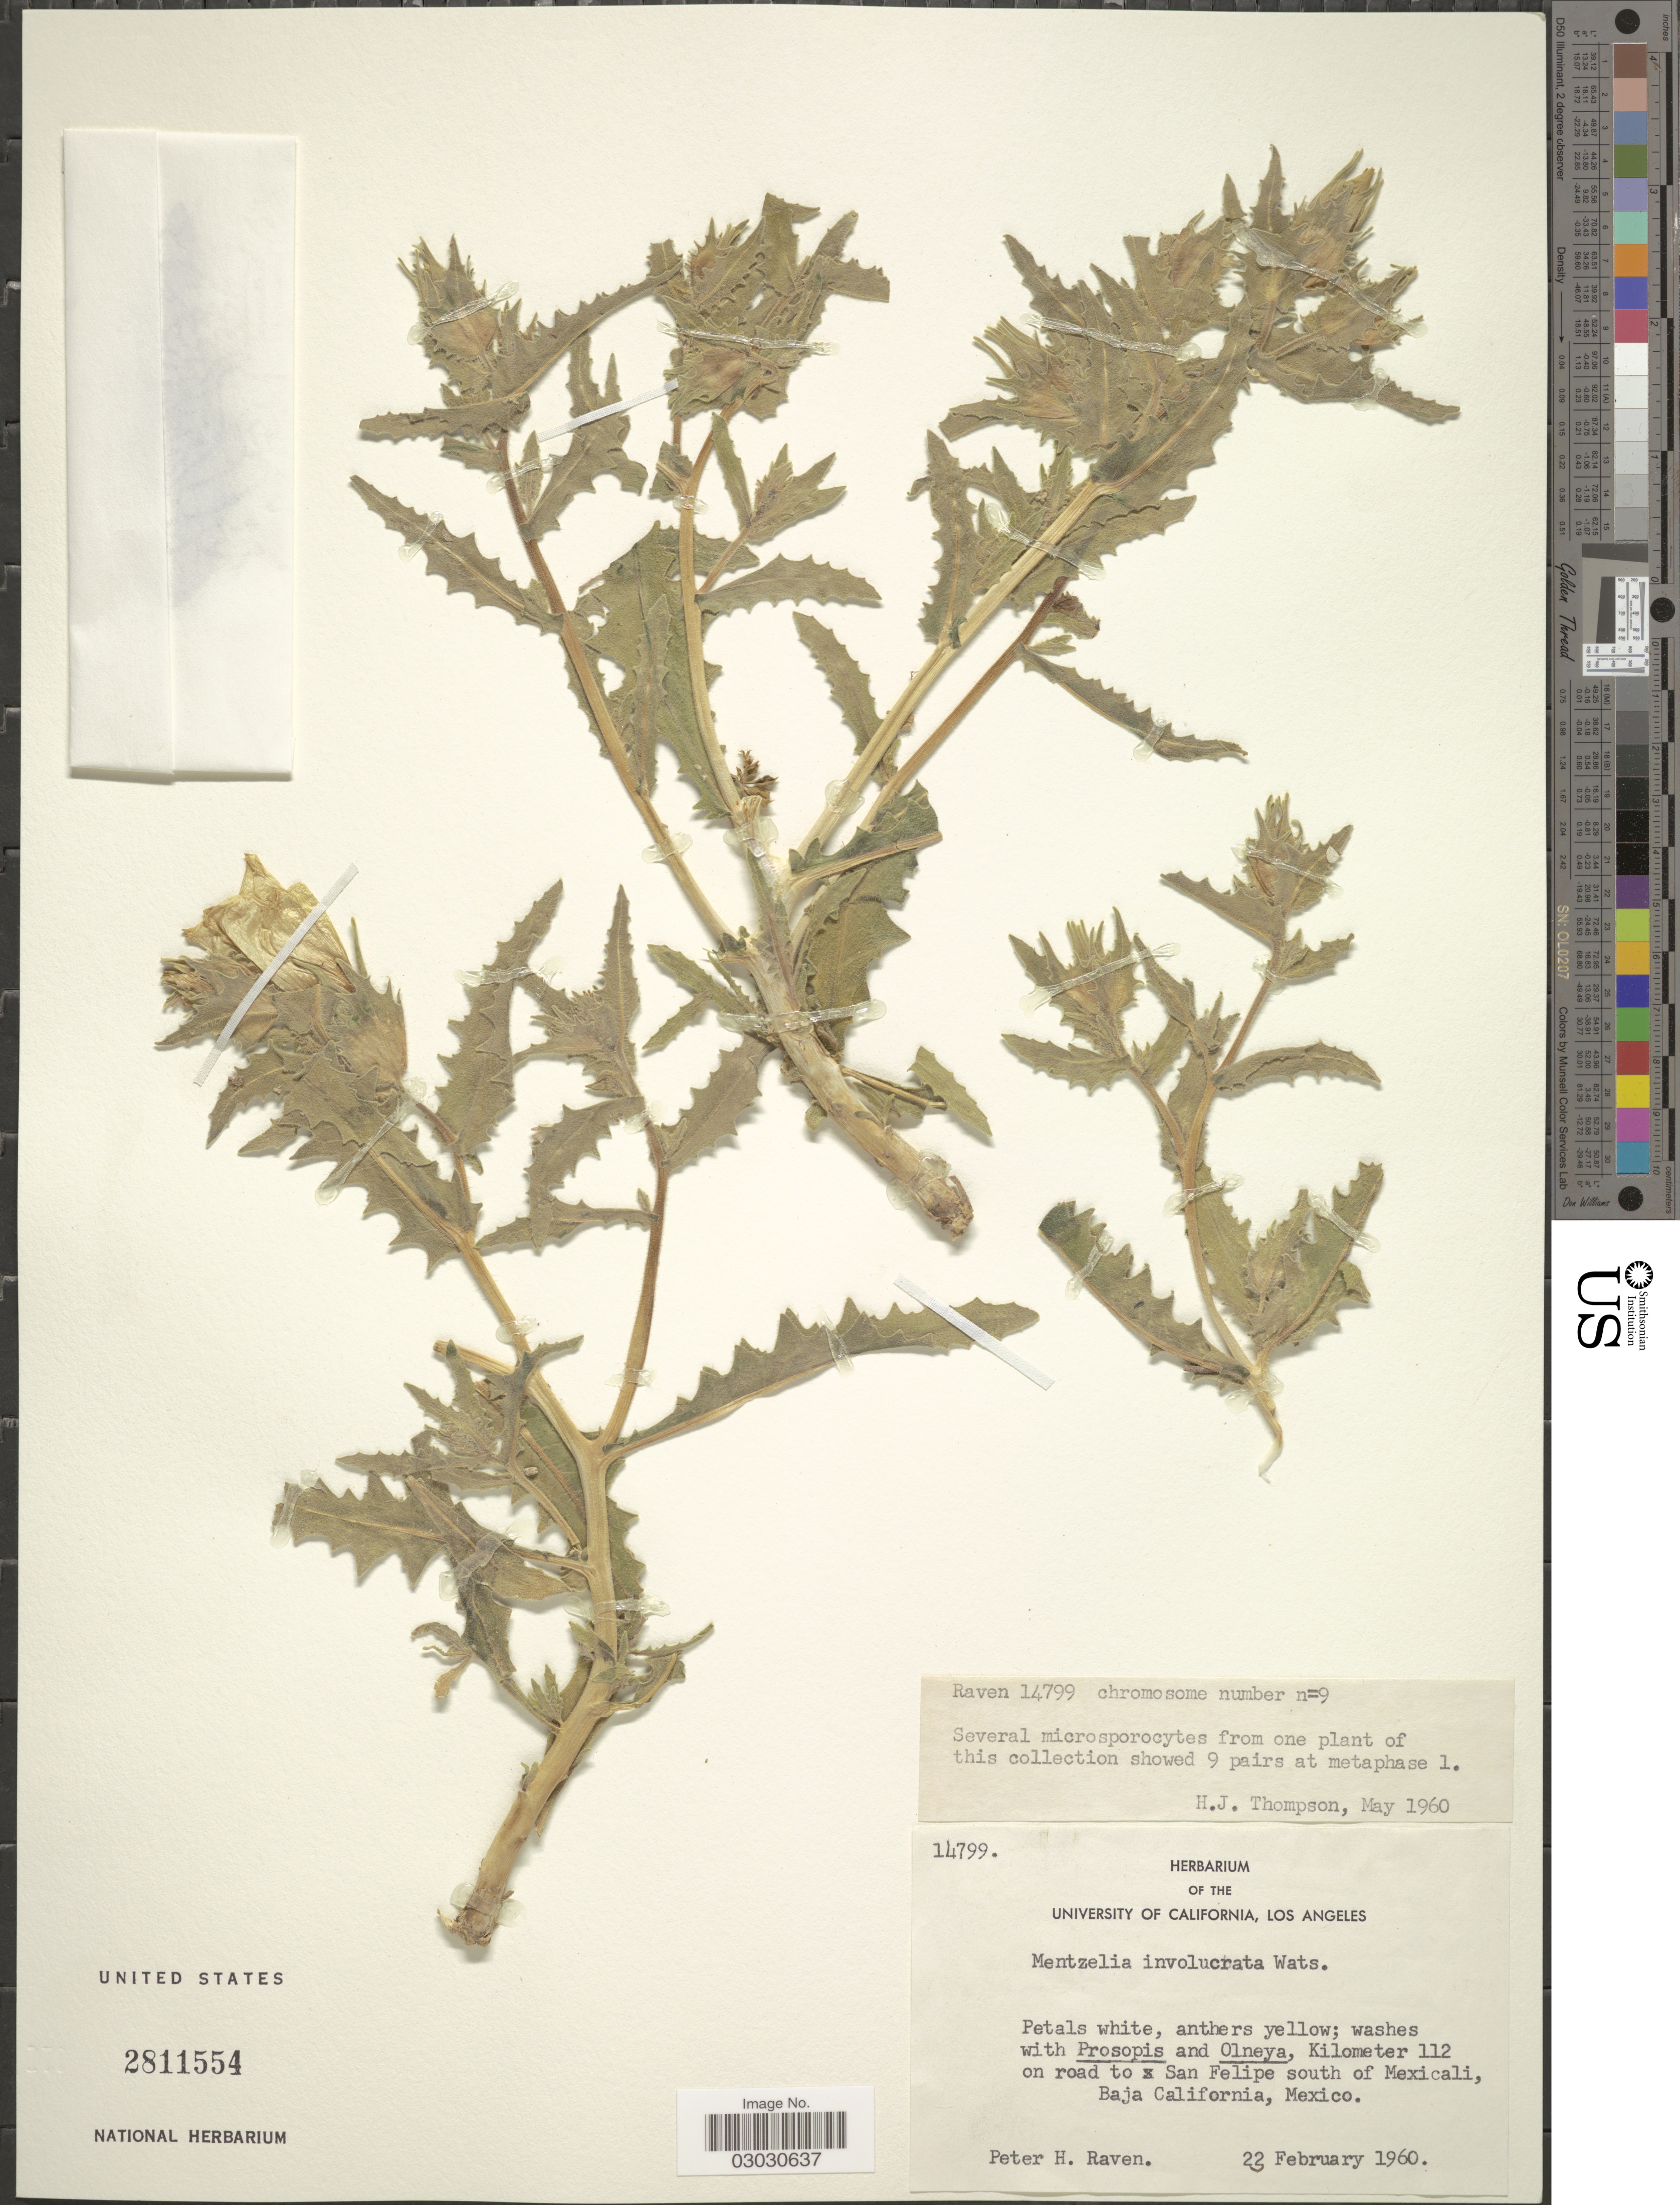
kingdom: Plantae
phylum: Tracheophyta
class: Magnoliopsida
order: Cornales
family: Loasaceae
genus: Mentzelia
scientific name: Mentzelia involucrata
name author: S. Watson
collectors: P. Raven & H. J. Thompson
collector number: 14799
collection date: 1960-02-22/1960-05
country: Mexico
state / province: Baja California Norte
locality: Kilometer 112 on road to San Felipe south of Mexicali.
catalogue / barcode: US 2811554